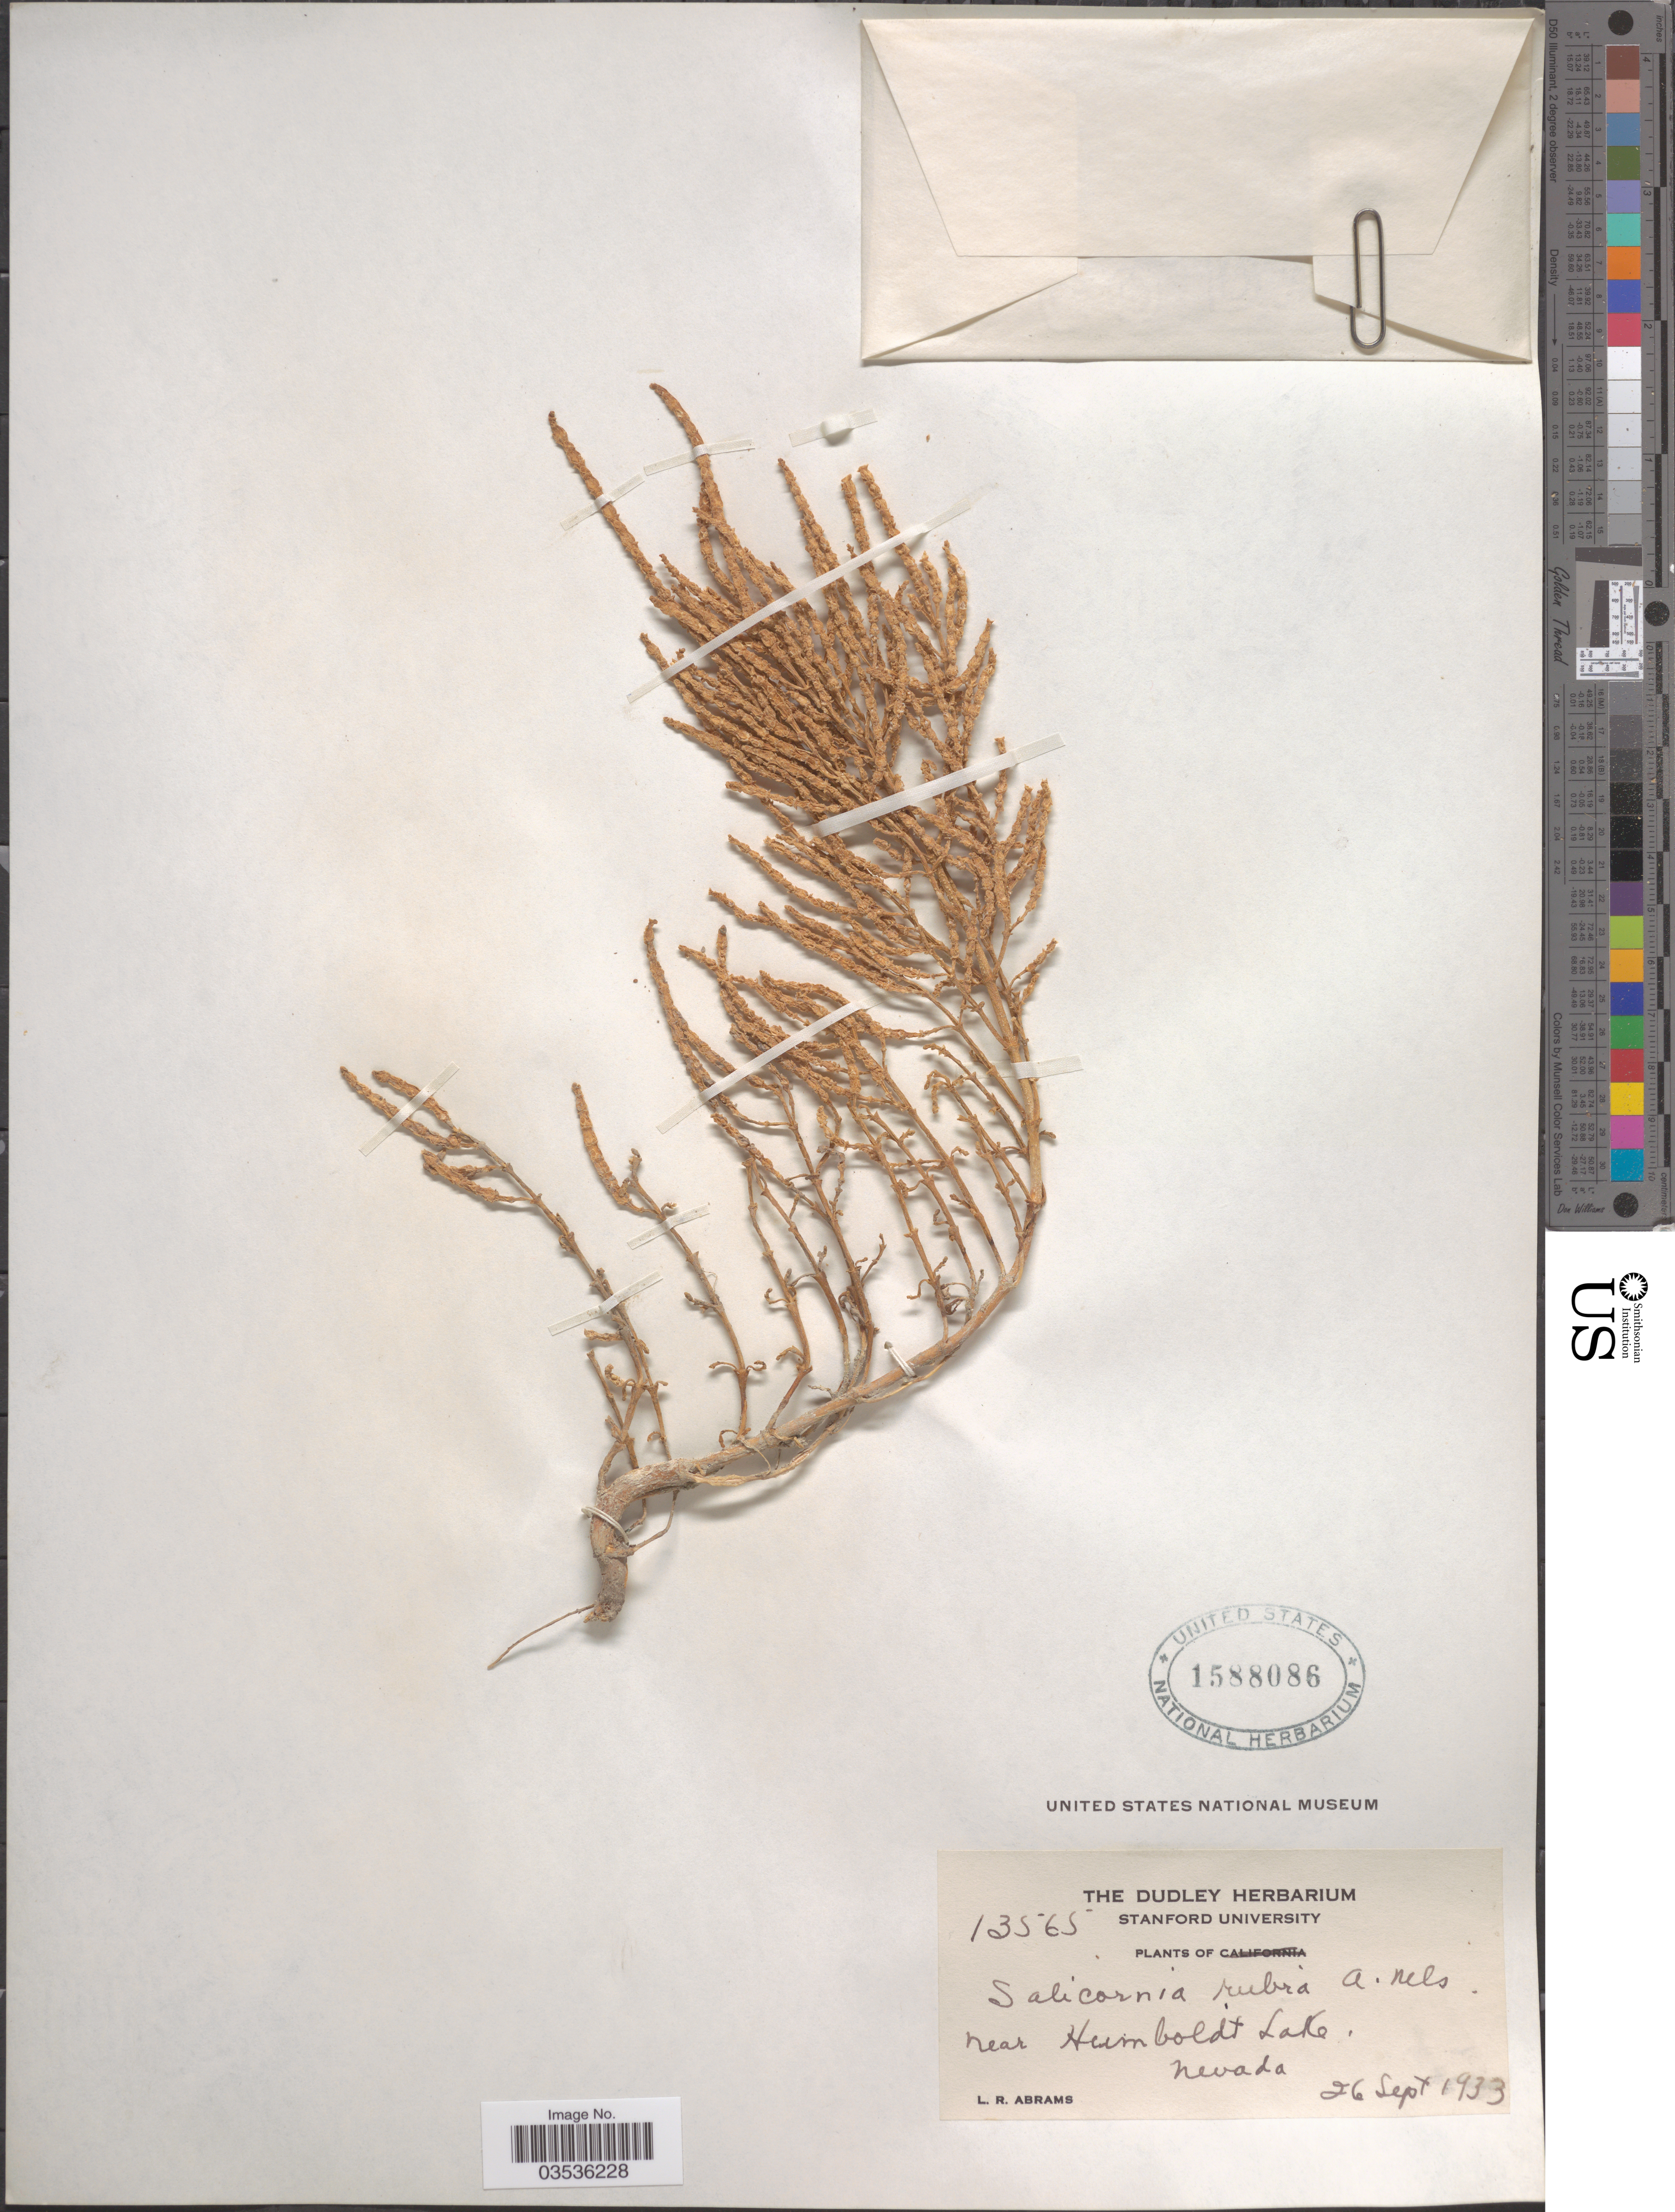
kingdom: Plantae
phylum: Tracheophyta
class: Magnoliopsida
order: Caryophyllales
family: Amaranthaceae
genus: Salicornia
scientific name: Salicornia rubra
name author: A. Nelson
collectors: L. Abrams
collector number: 13565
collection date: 1933-09-26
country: United States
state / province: Nevada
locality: Near Humboldt Lake.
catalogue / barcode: US 1588086